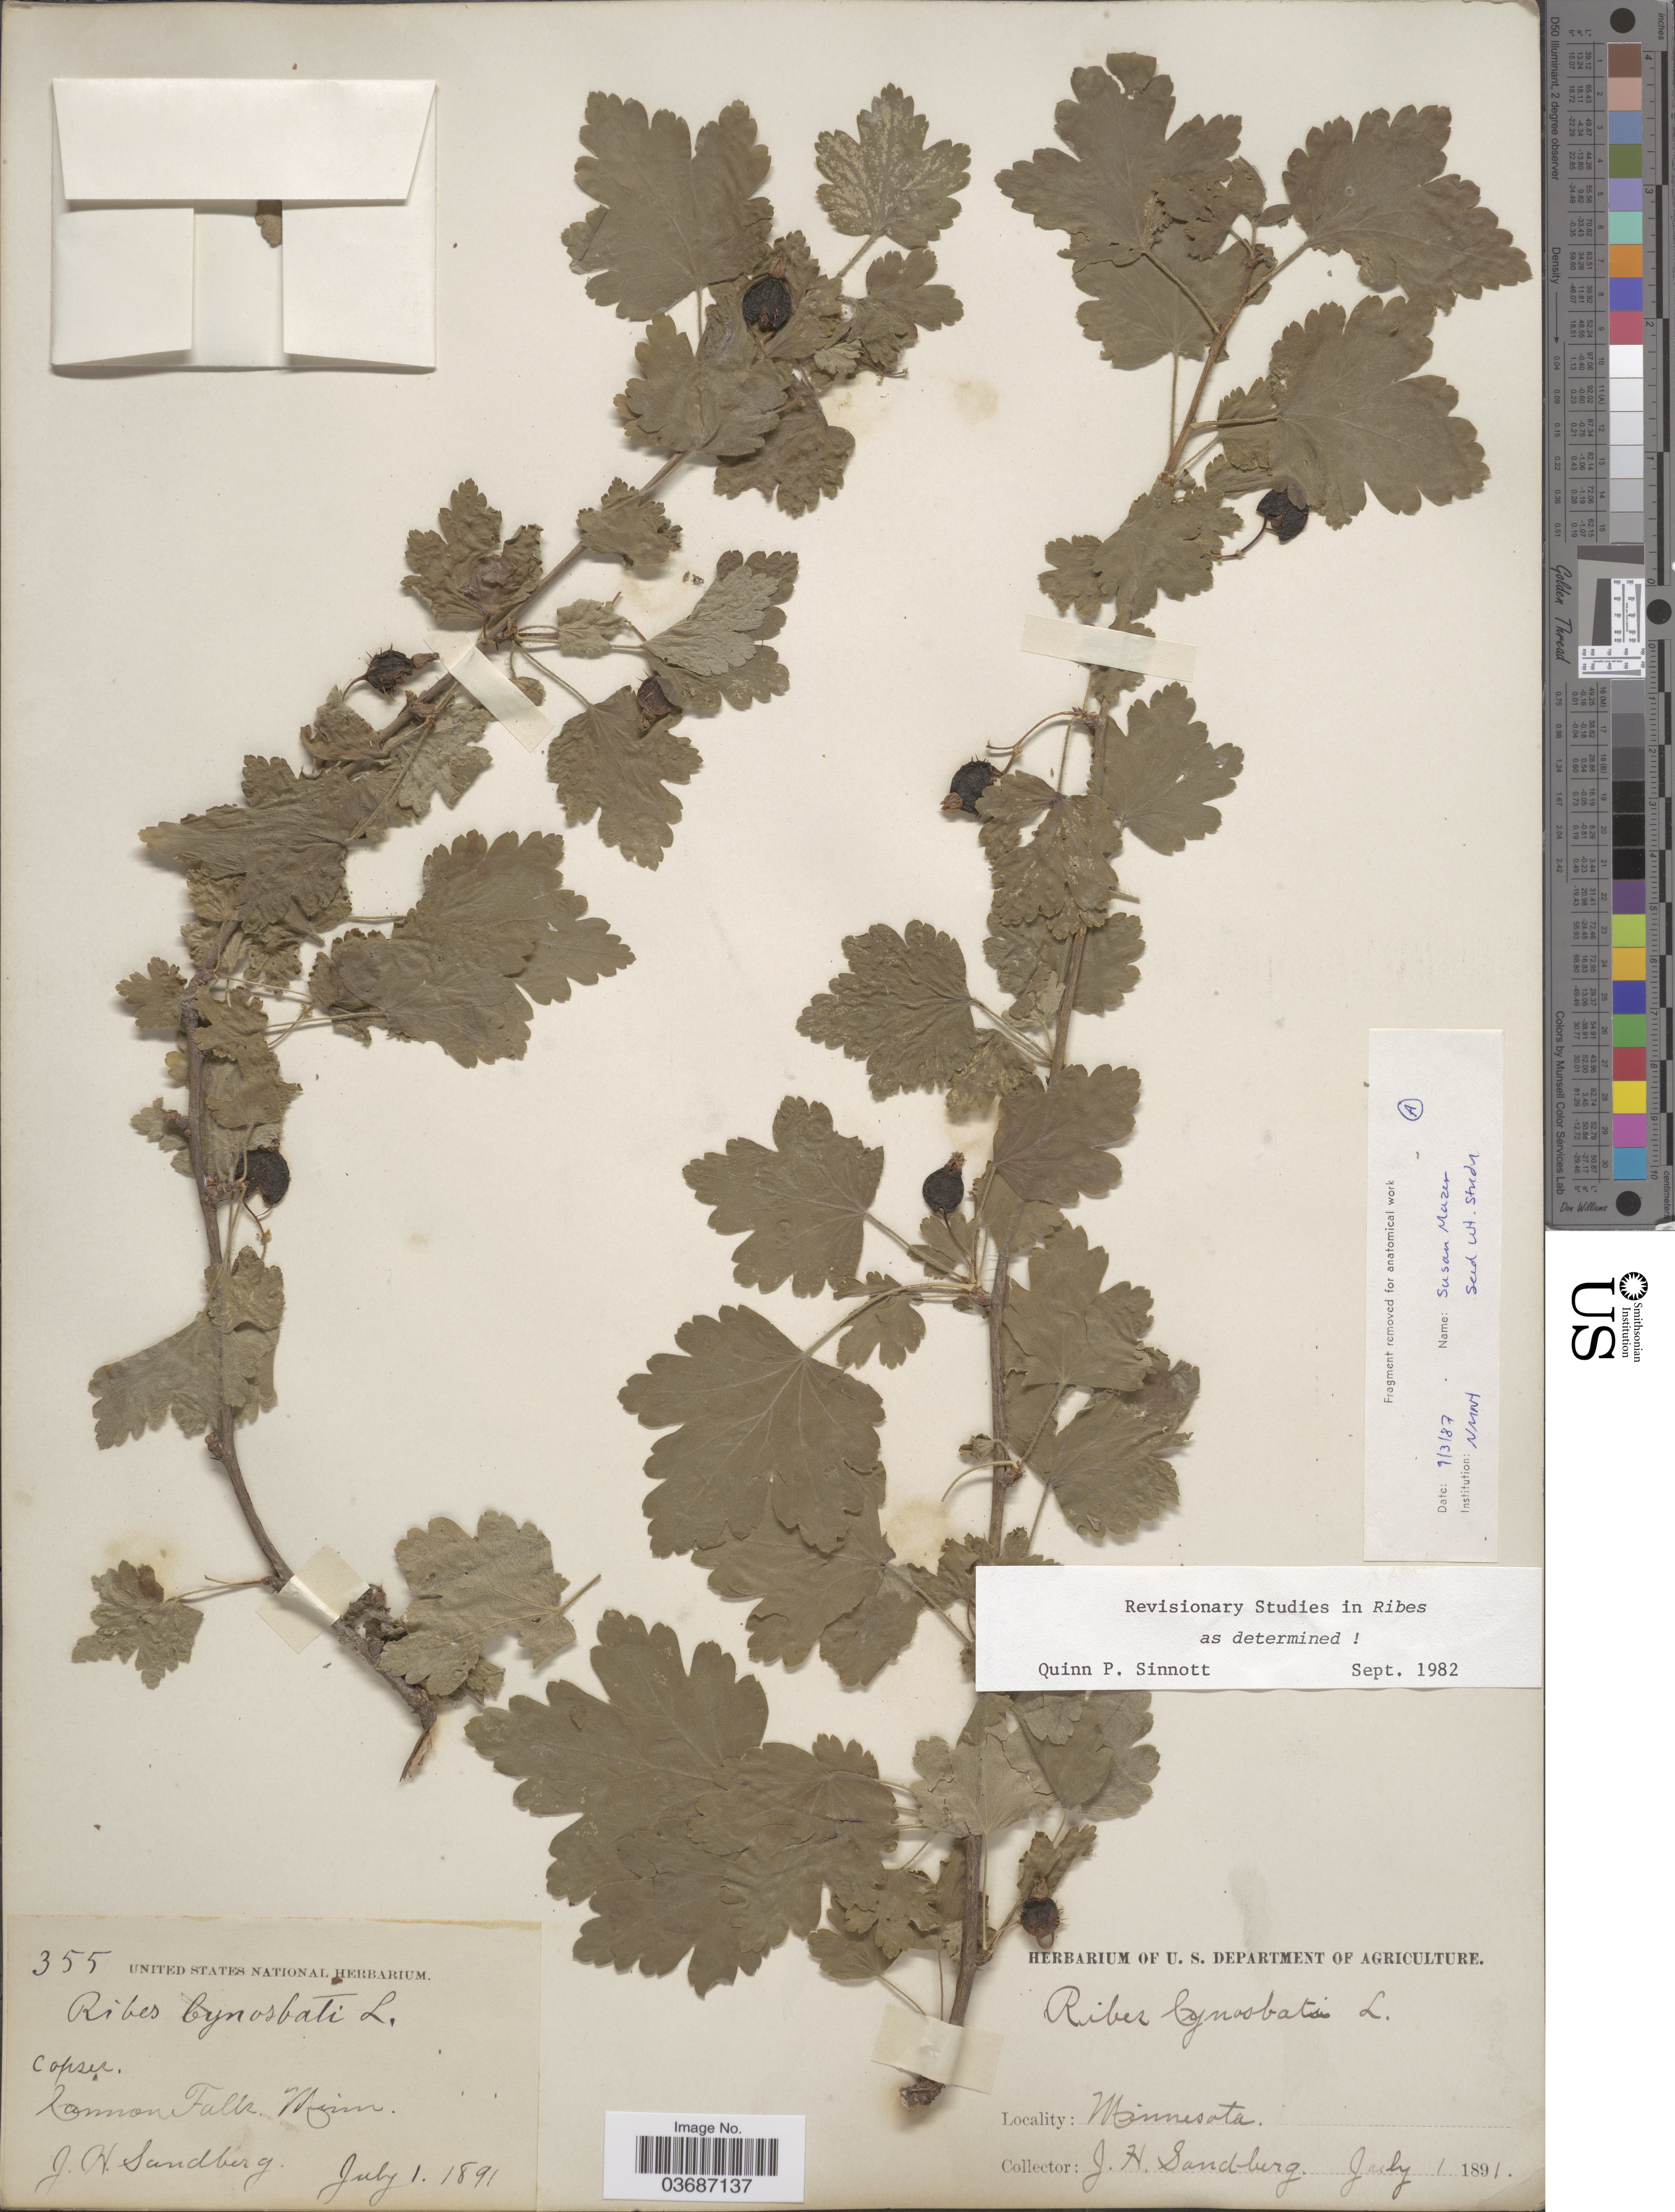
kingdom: Plantae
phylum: Tracheophyta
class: Magnoliopsida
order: Saxifragales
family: Grossulariaceae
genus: Ribes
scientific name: Ribes cynosbati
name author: L.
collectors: J. H. Sandberg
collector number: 355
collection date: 1891-07-01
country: United States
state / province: Minnesota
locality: Cannon Falls.